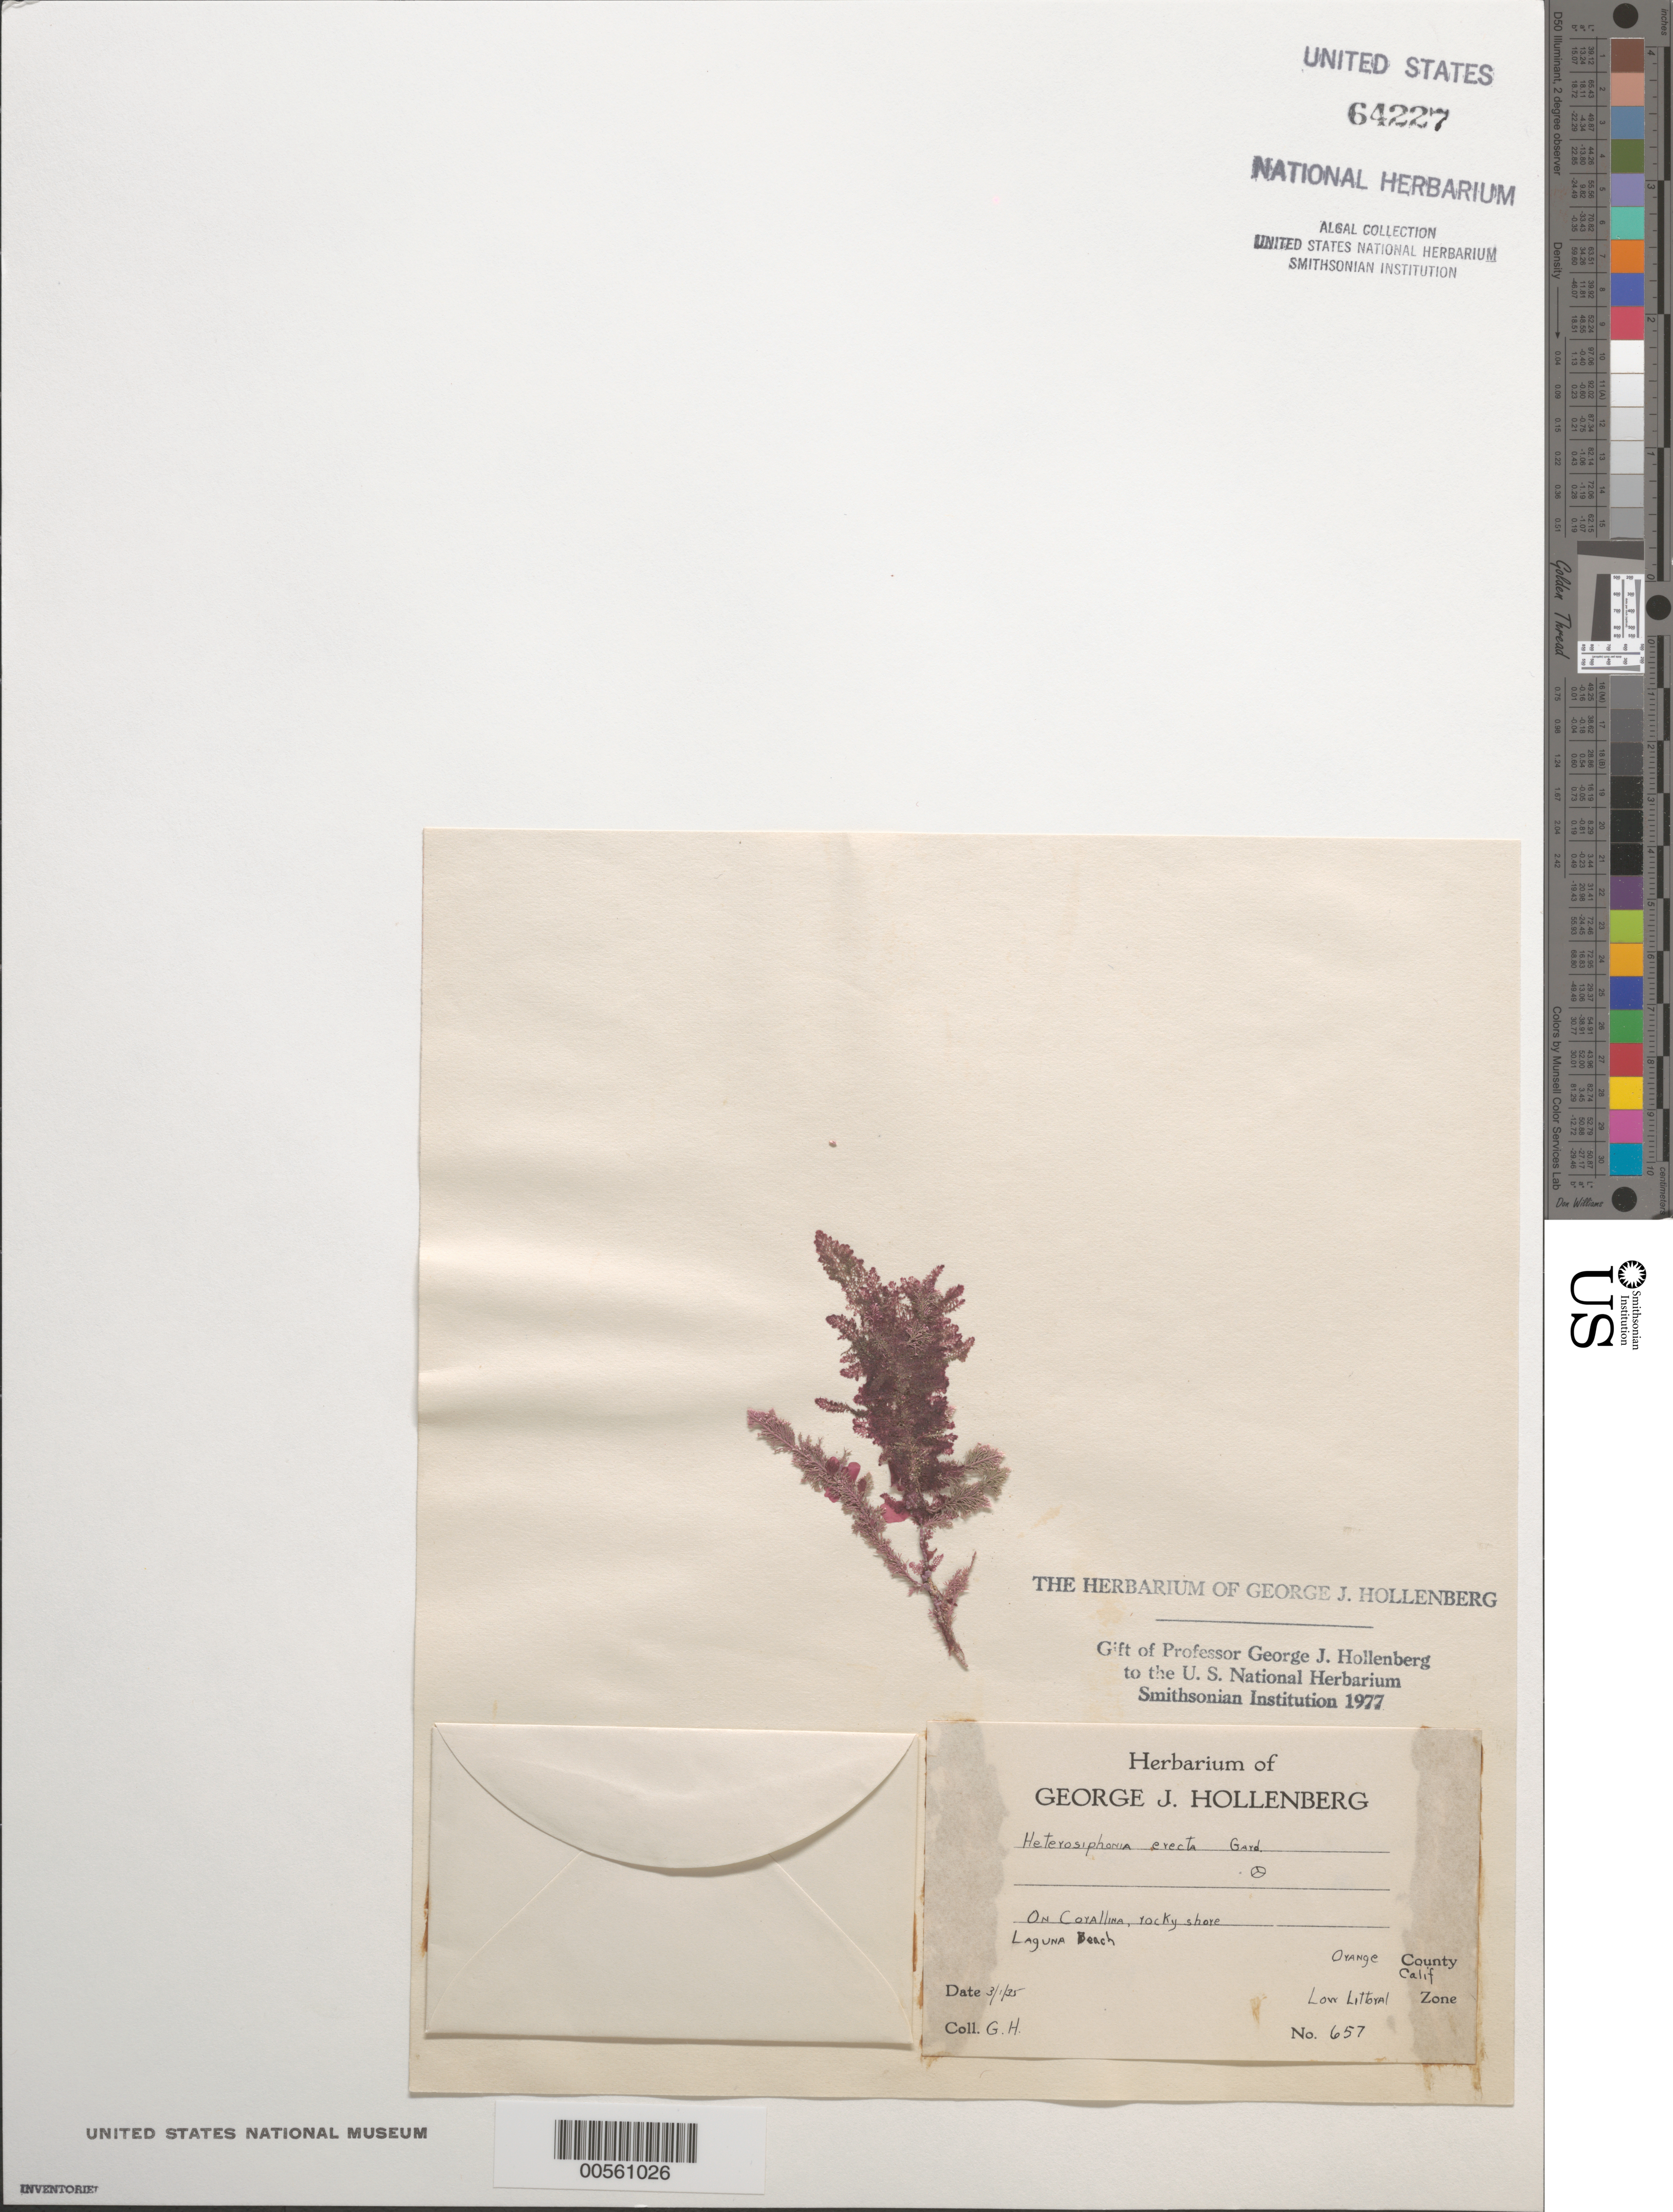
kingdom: Plantae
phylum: Rhodophyta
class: Florideophyceae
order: Ceramiales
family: Dasyaceae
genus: Heterosiphonia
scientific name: Heterosiphonia erecta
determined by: Hollenberg, George J.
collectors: G. Hollenberg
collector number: GJH 657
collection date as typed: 01 Mar 1935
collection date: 1935-03-01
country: United States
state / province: California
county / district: Orange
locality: Laguna Beach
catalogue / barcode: US 64227